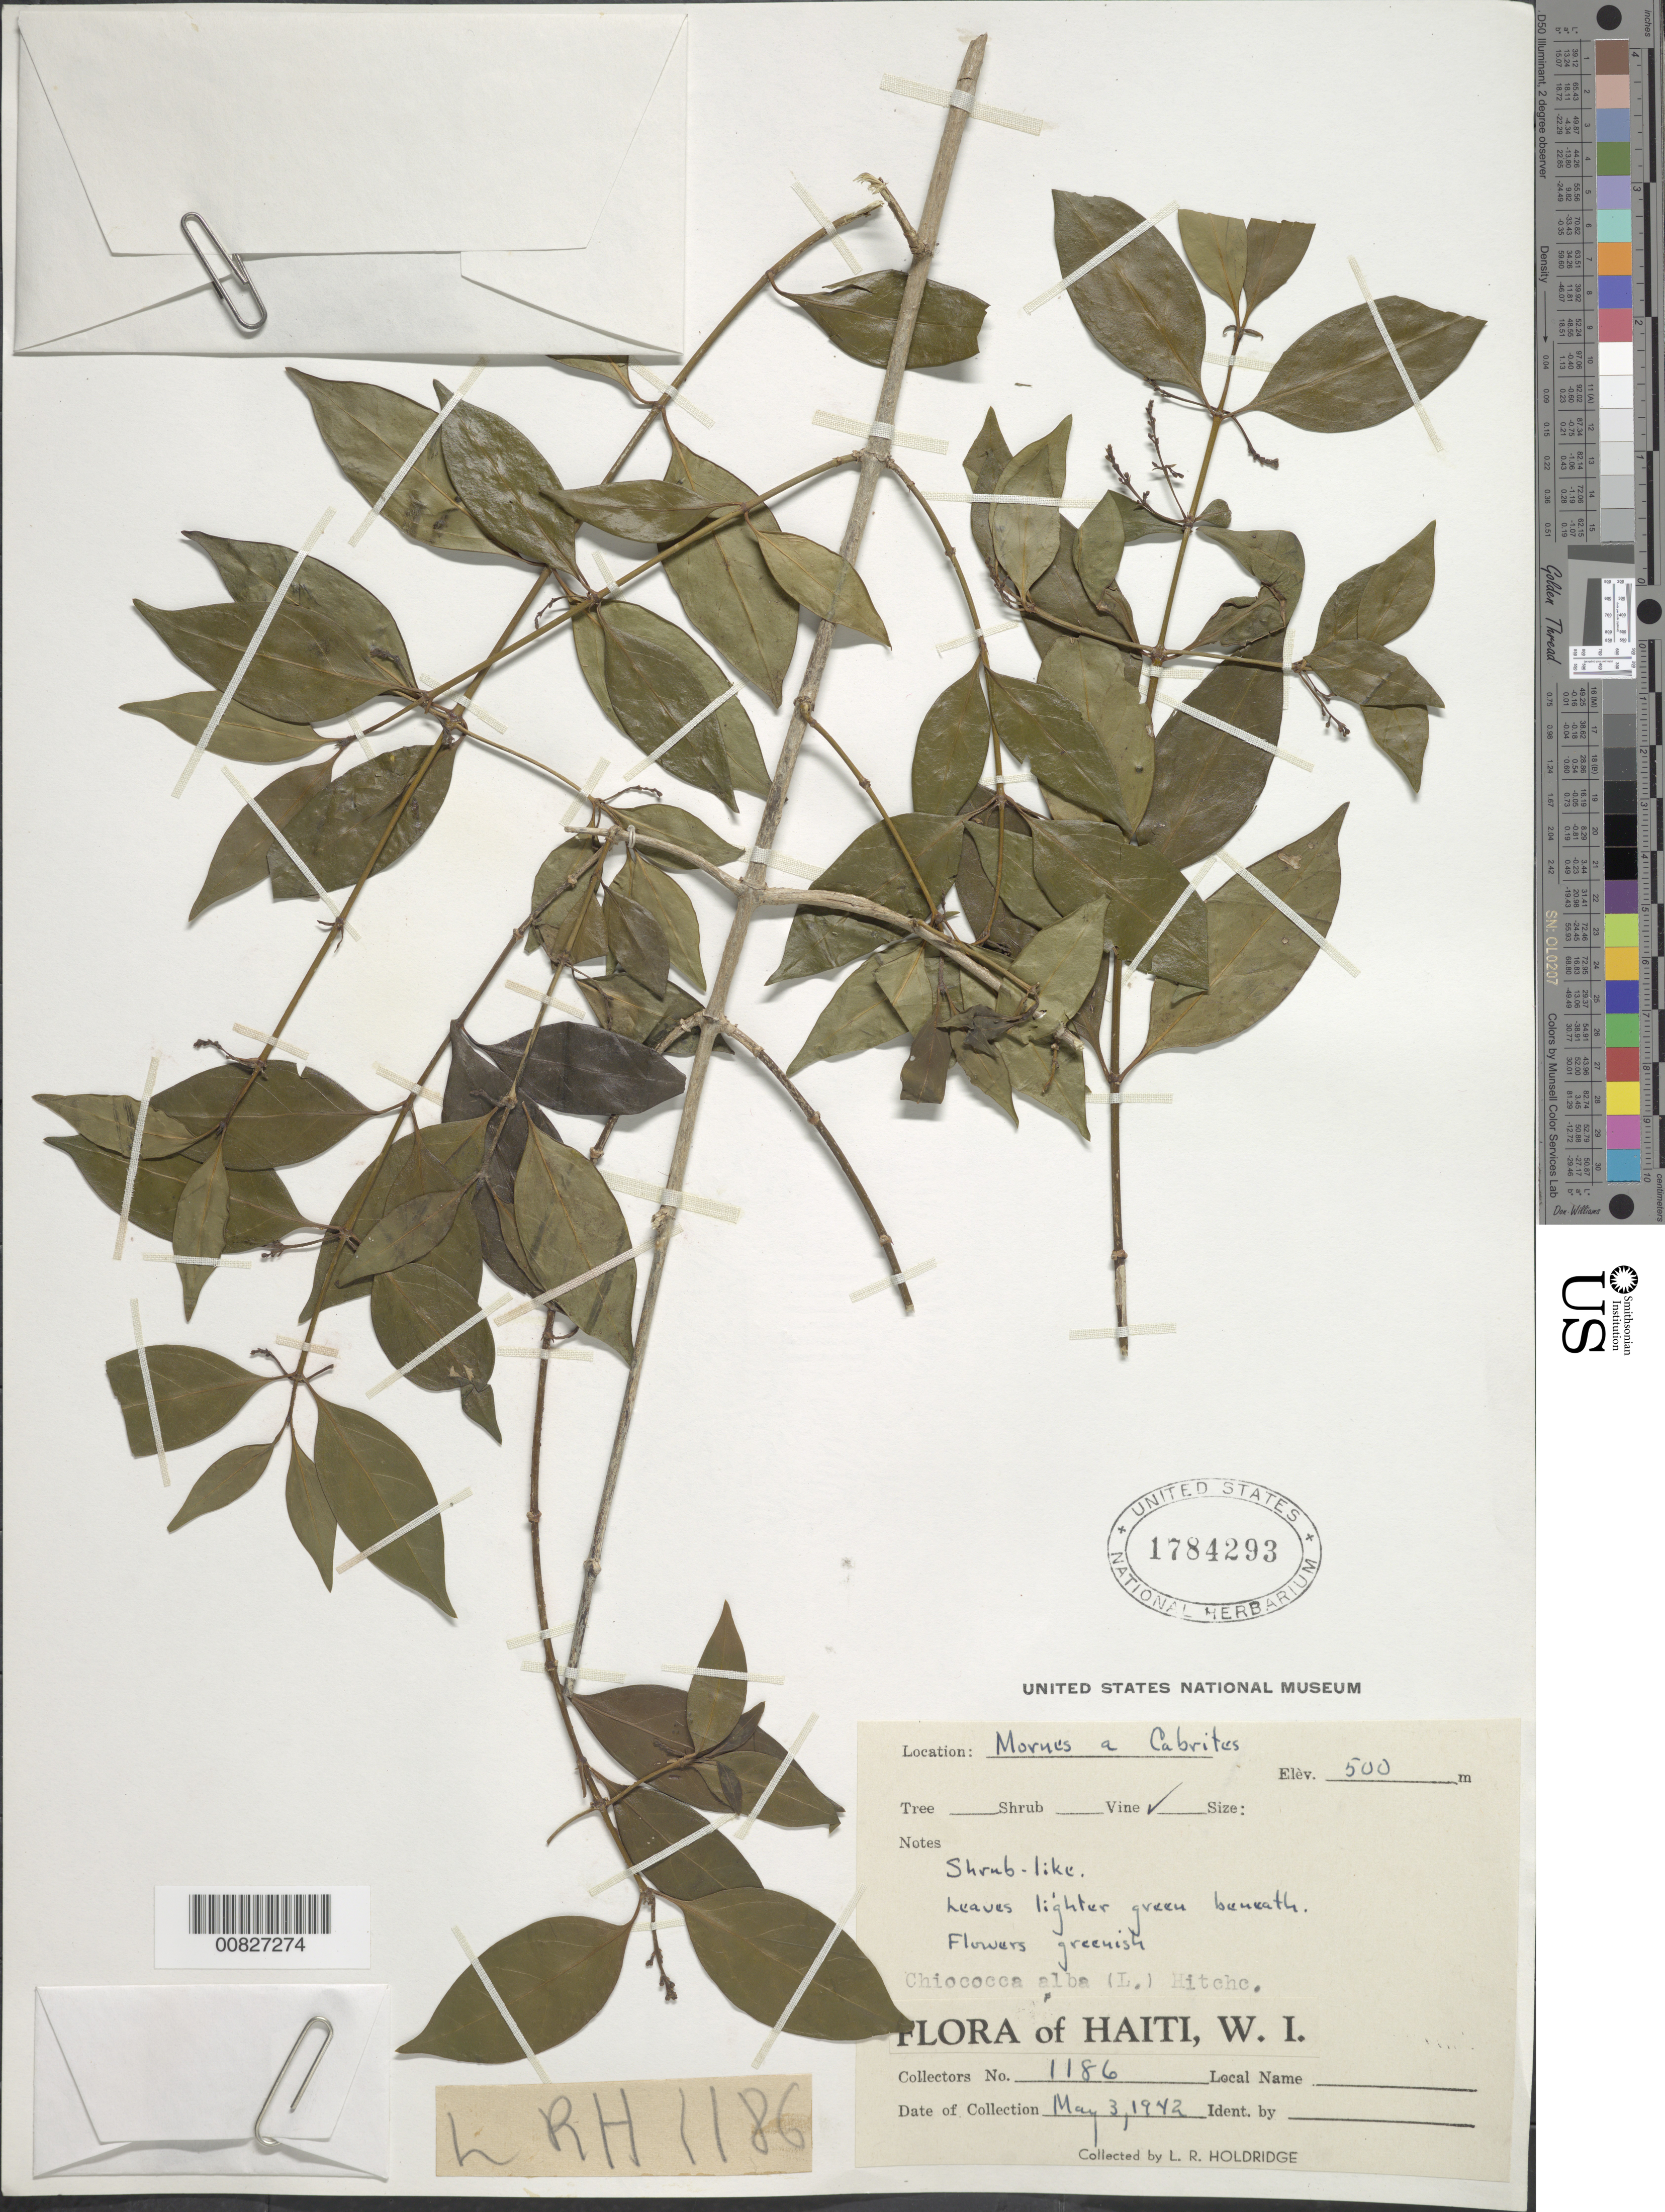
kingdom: Plantae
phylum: Tracheophyta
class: Magnoliopsida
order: Gentianales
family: Rubiaceae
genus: Chiococca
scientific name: Chiococca alba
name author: (L.) Hitchc.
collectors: L. Holdridge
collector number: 1186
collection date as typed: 03 May 1942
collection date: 1942-05-03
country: Haiti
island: Hispaniola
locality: Mornes a Cabrits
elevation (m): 500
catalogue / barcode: US 1784293